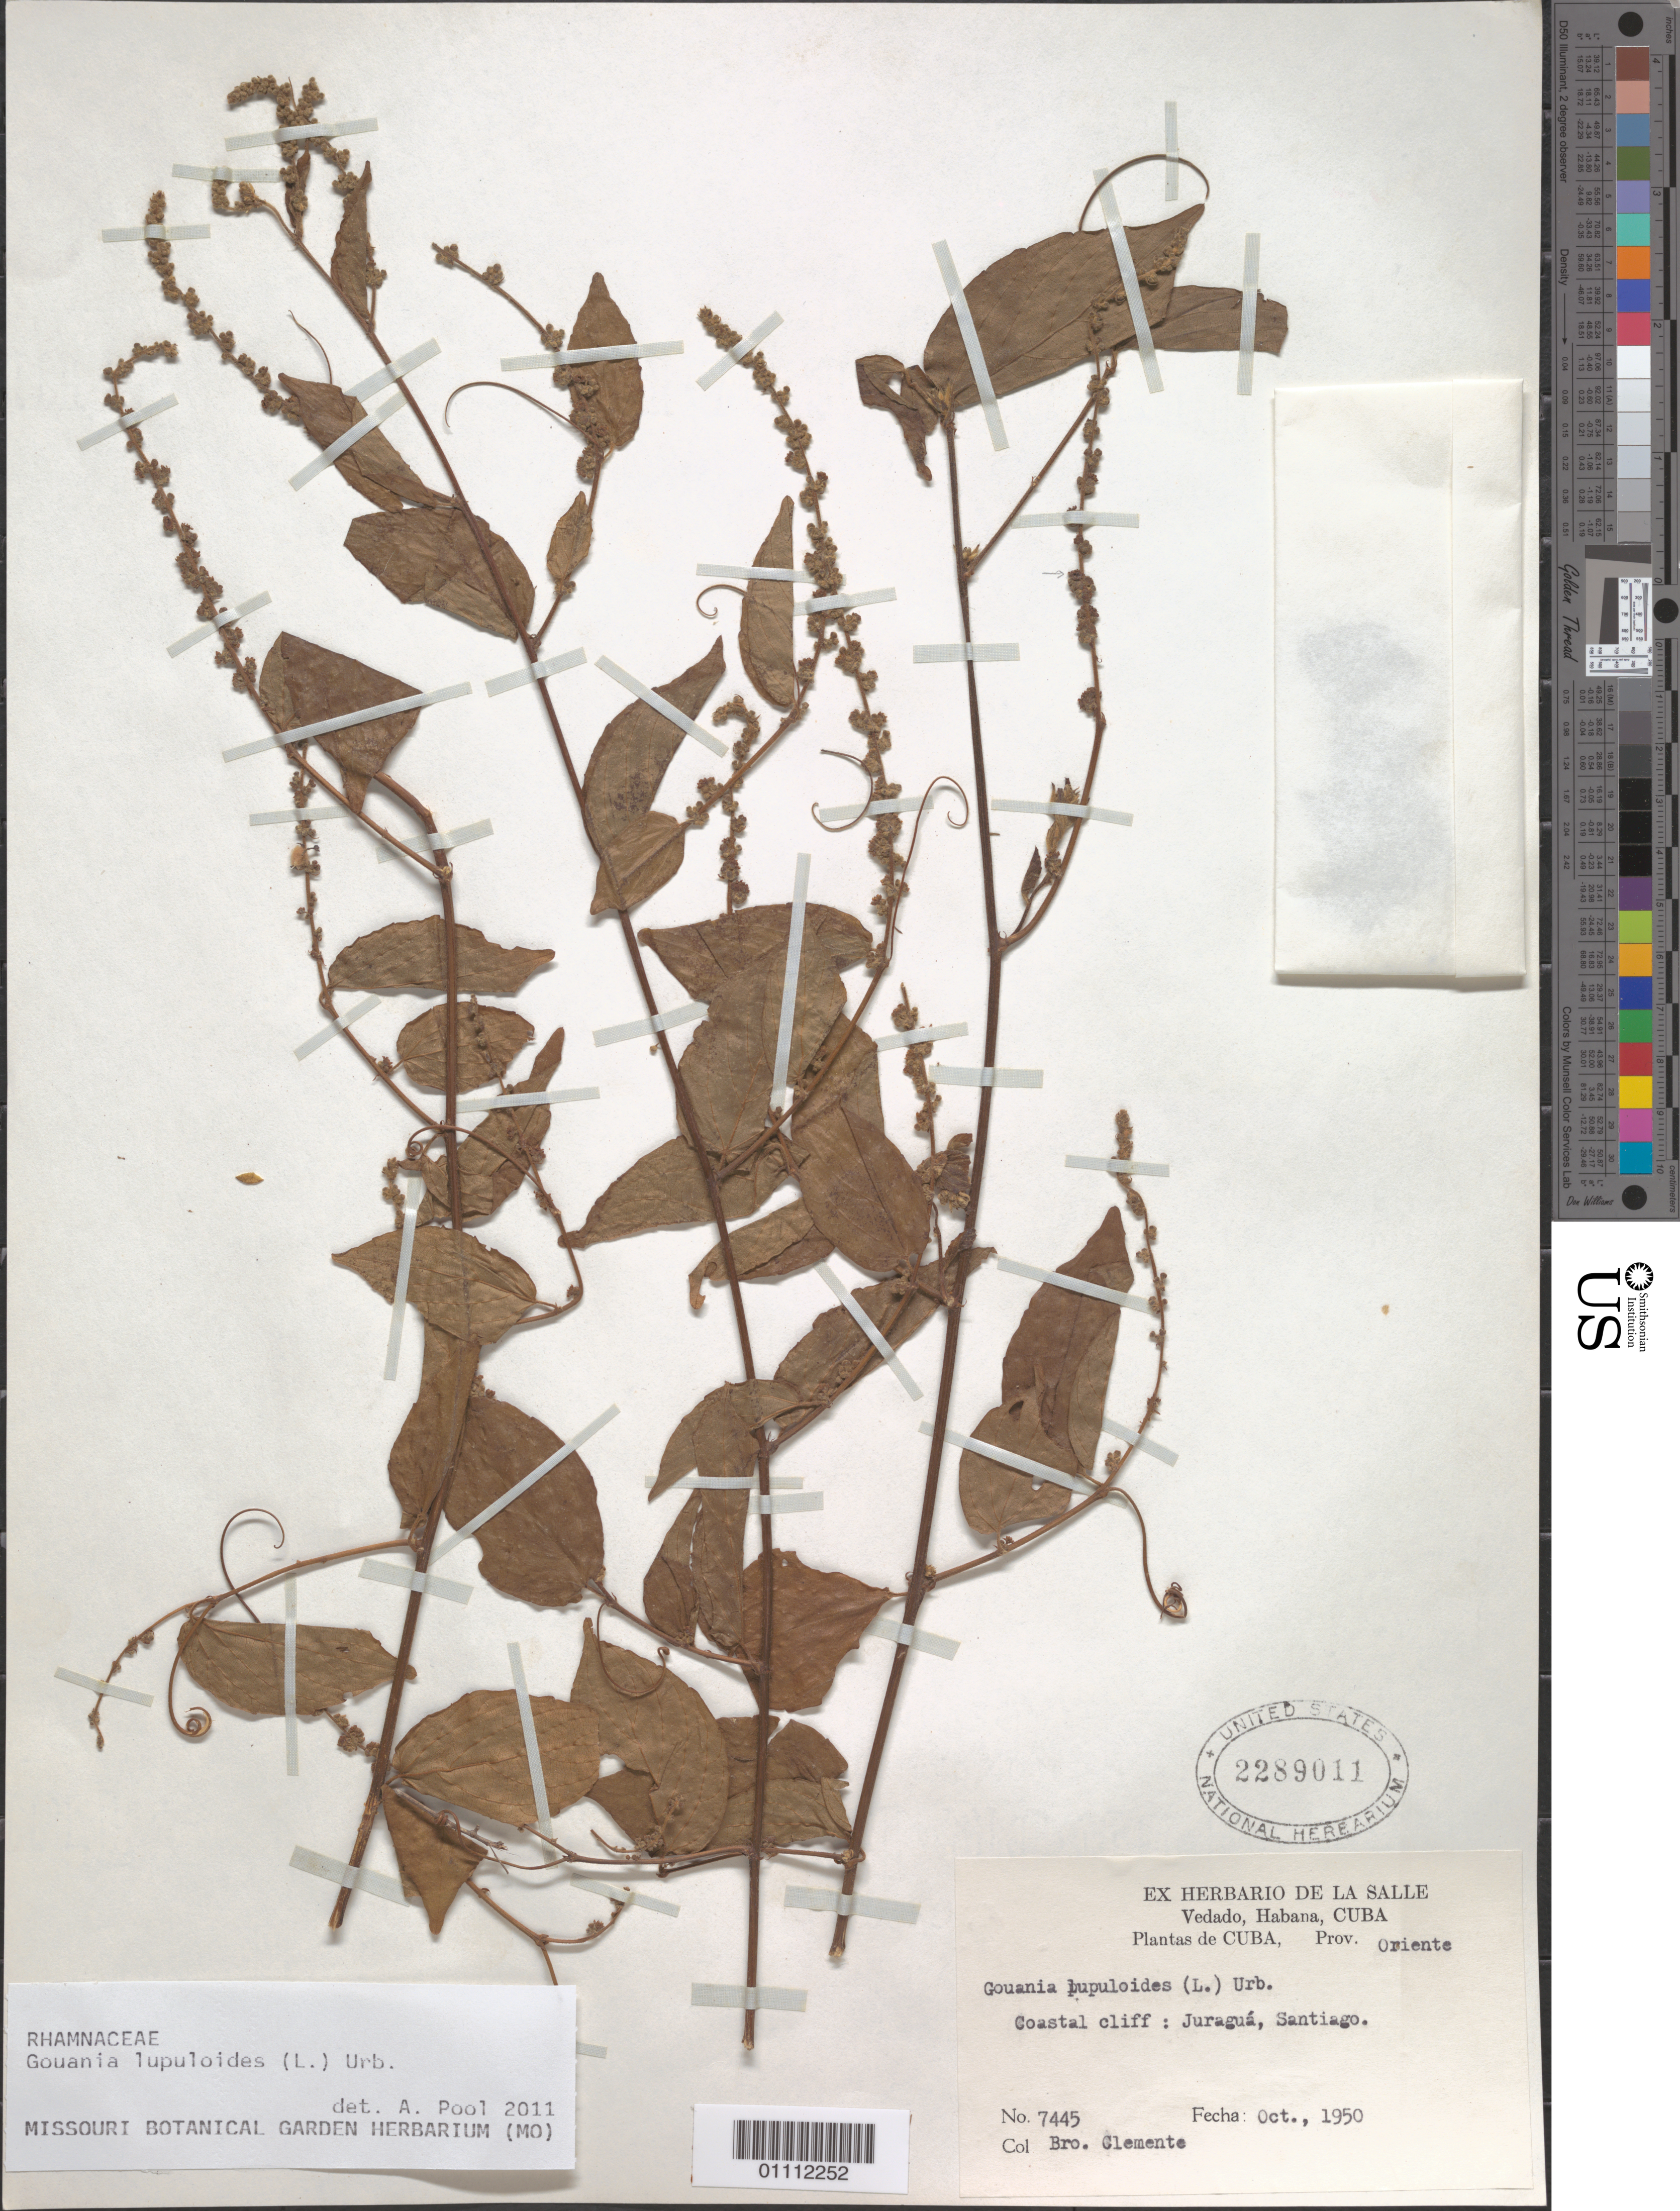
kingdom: Plantae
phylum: Tracheophyta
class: Magnoliopsida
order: Rosales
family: Rhamnaceae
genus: Gouania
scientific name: Gouania lupuloides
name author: (L.) Urb.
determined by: Pool, A., (MO), Missouri Botanical Garden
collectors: Bro. Clemente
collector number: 7445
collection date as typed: Oct 1950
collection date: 1950-10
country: Cuba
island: Cuba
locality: Prov Oriente, Juraguá, Santiago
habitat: Coastal cliff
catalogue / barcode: US 2289011